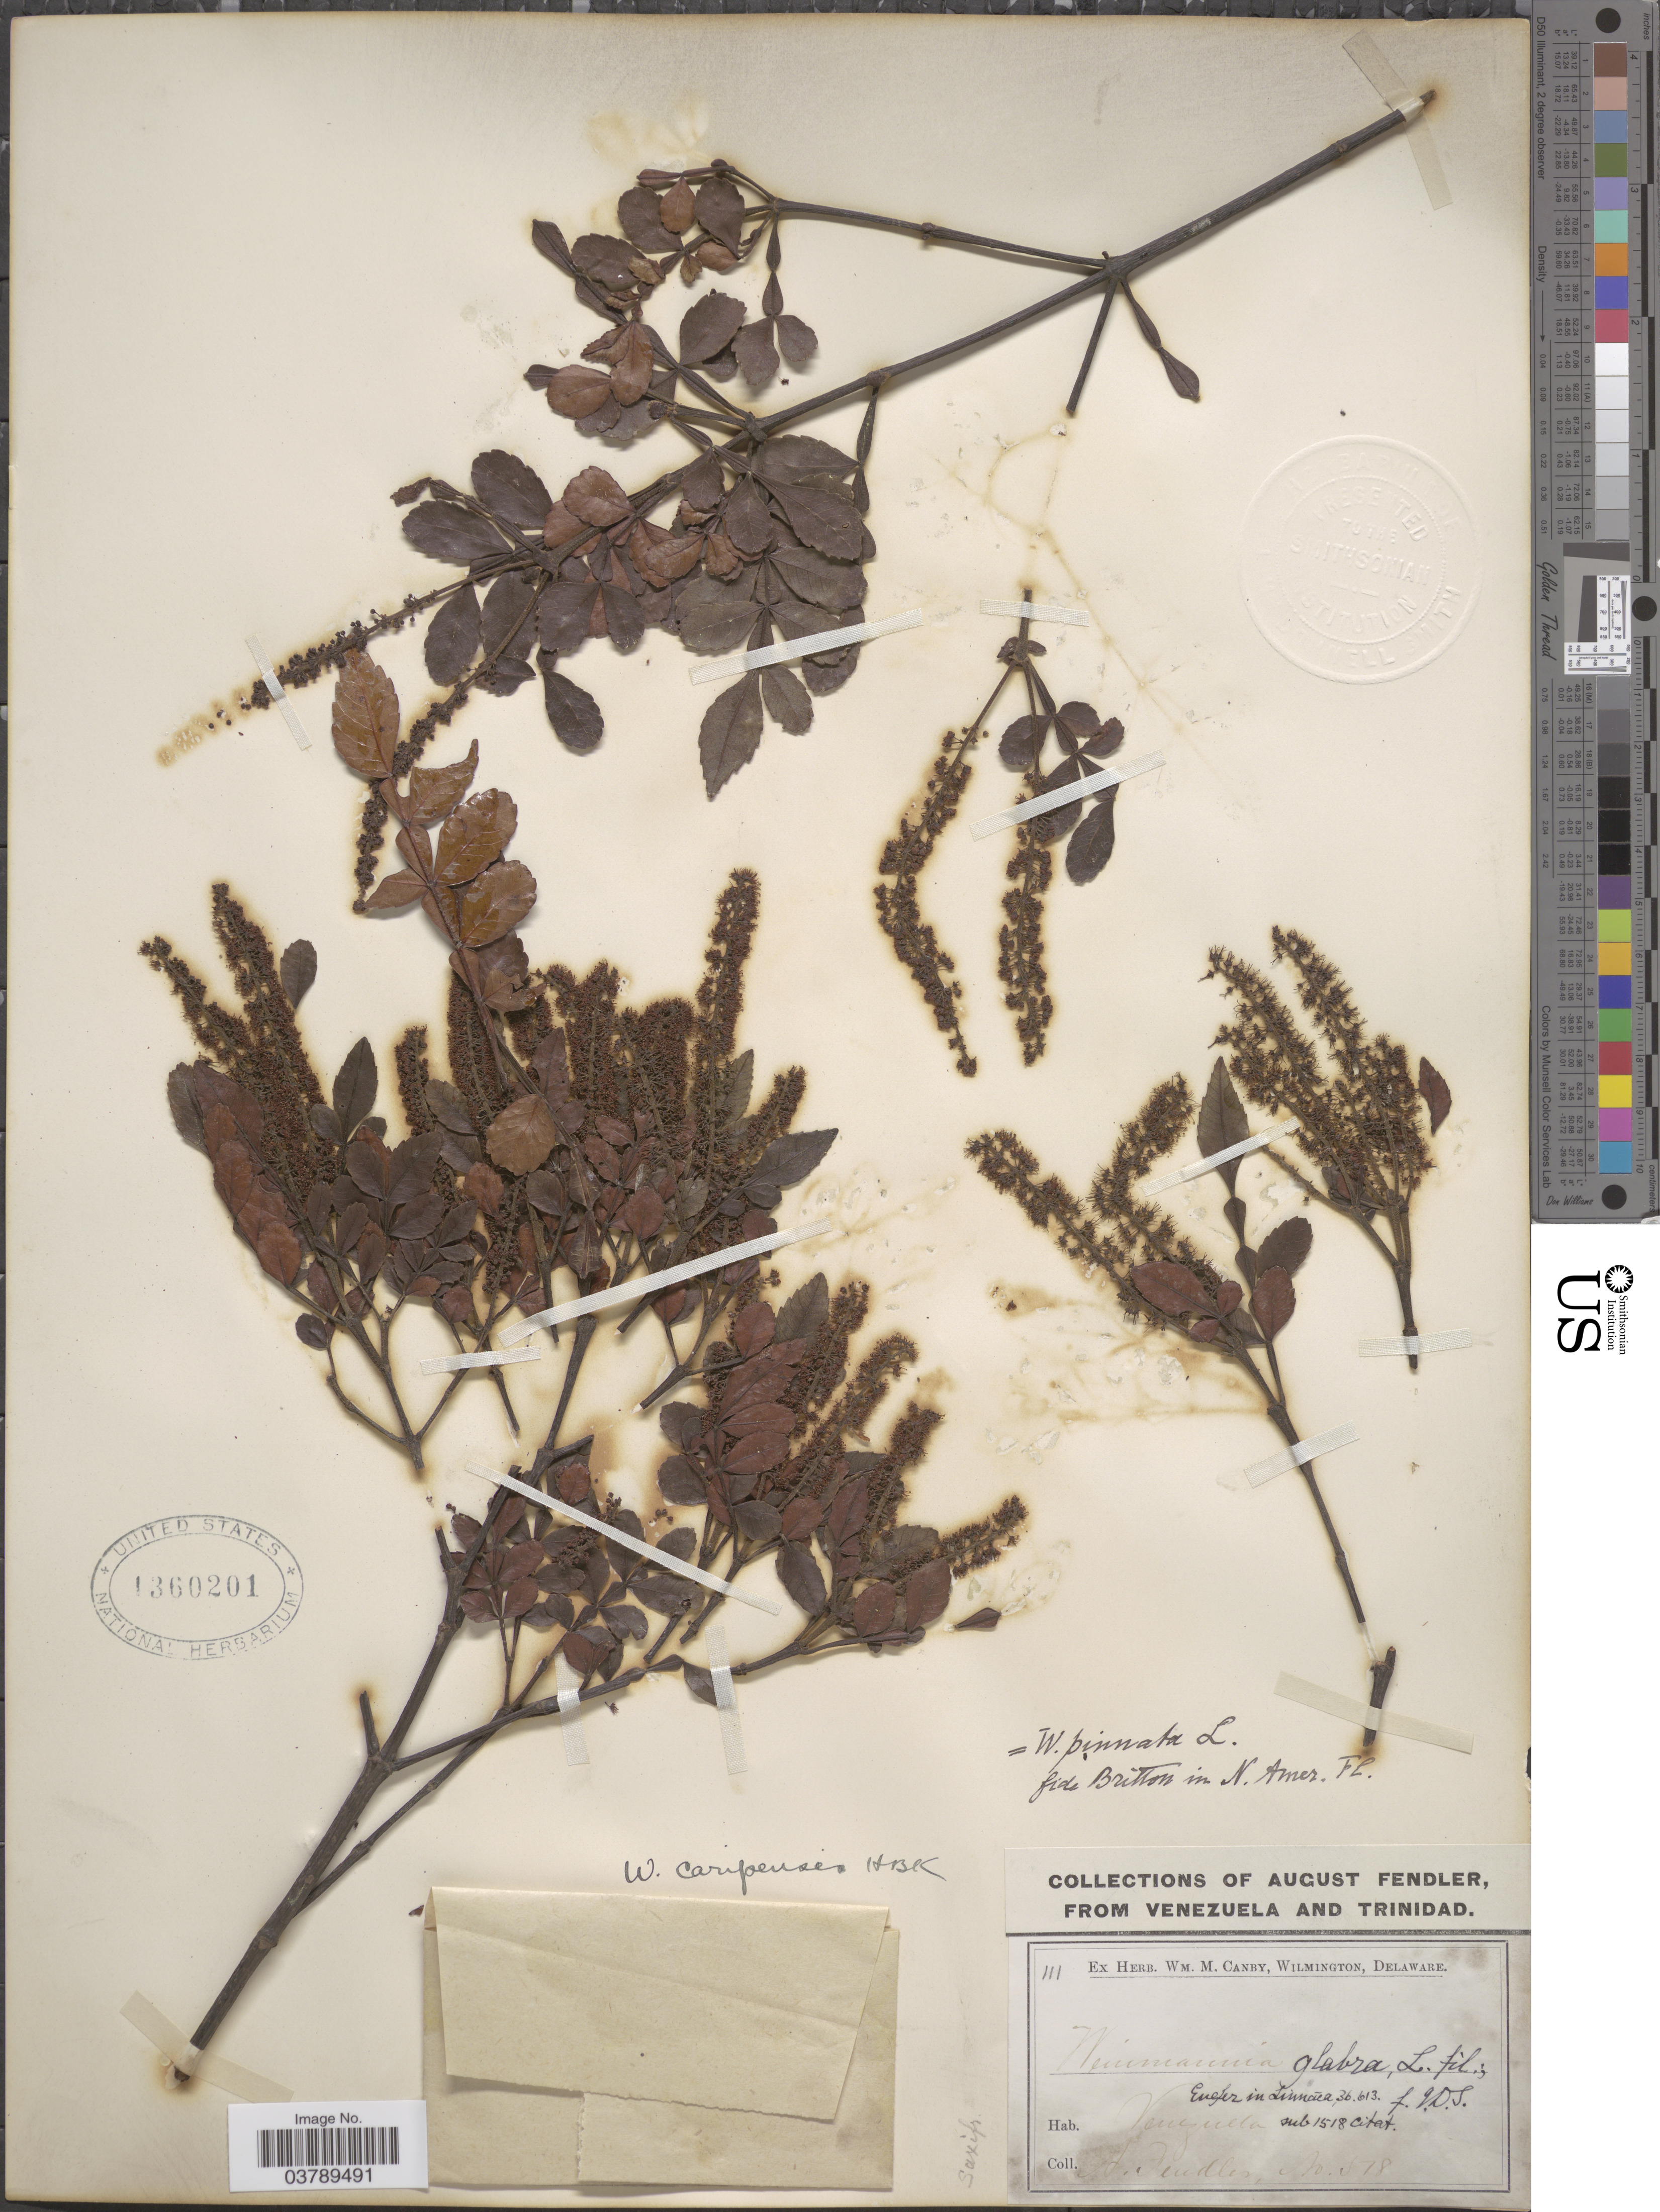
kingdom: Plantae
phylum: Tracheophyta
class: Magnoliopsida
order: Oxalidales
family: Cunoniaceae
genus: Weinmannia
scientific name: Weinmannia pinnata var. caripensis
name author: (Kunth) Cuatrec.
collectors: A. Fendler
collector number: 578?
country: Venezuela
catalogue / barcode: US 1360201